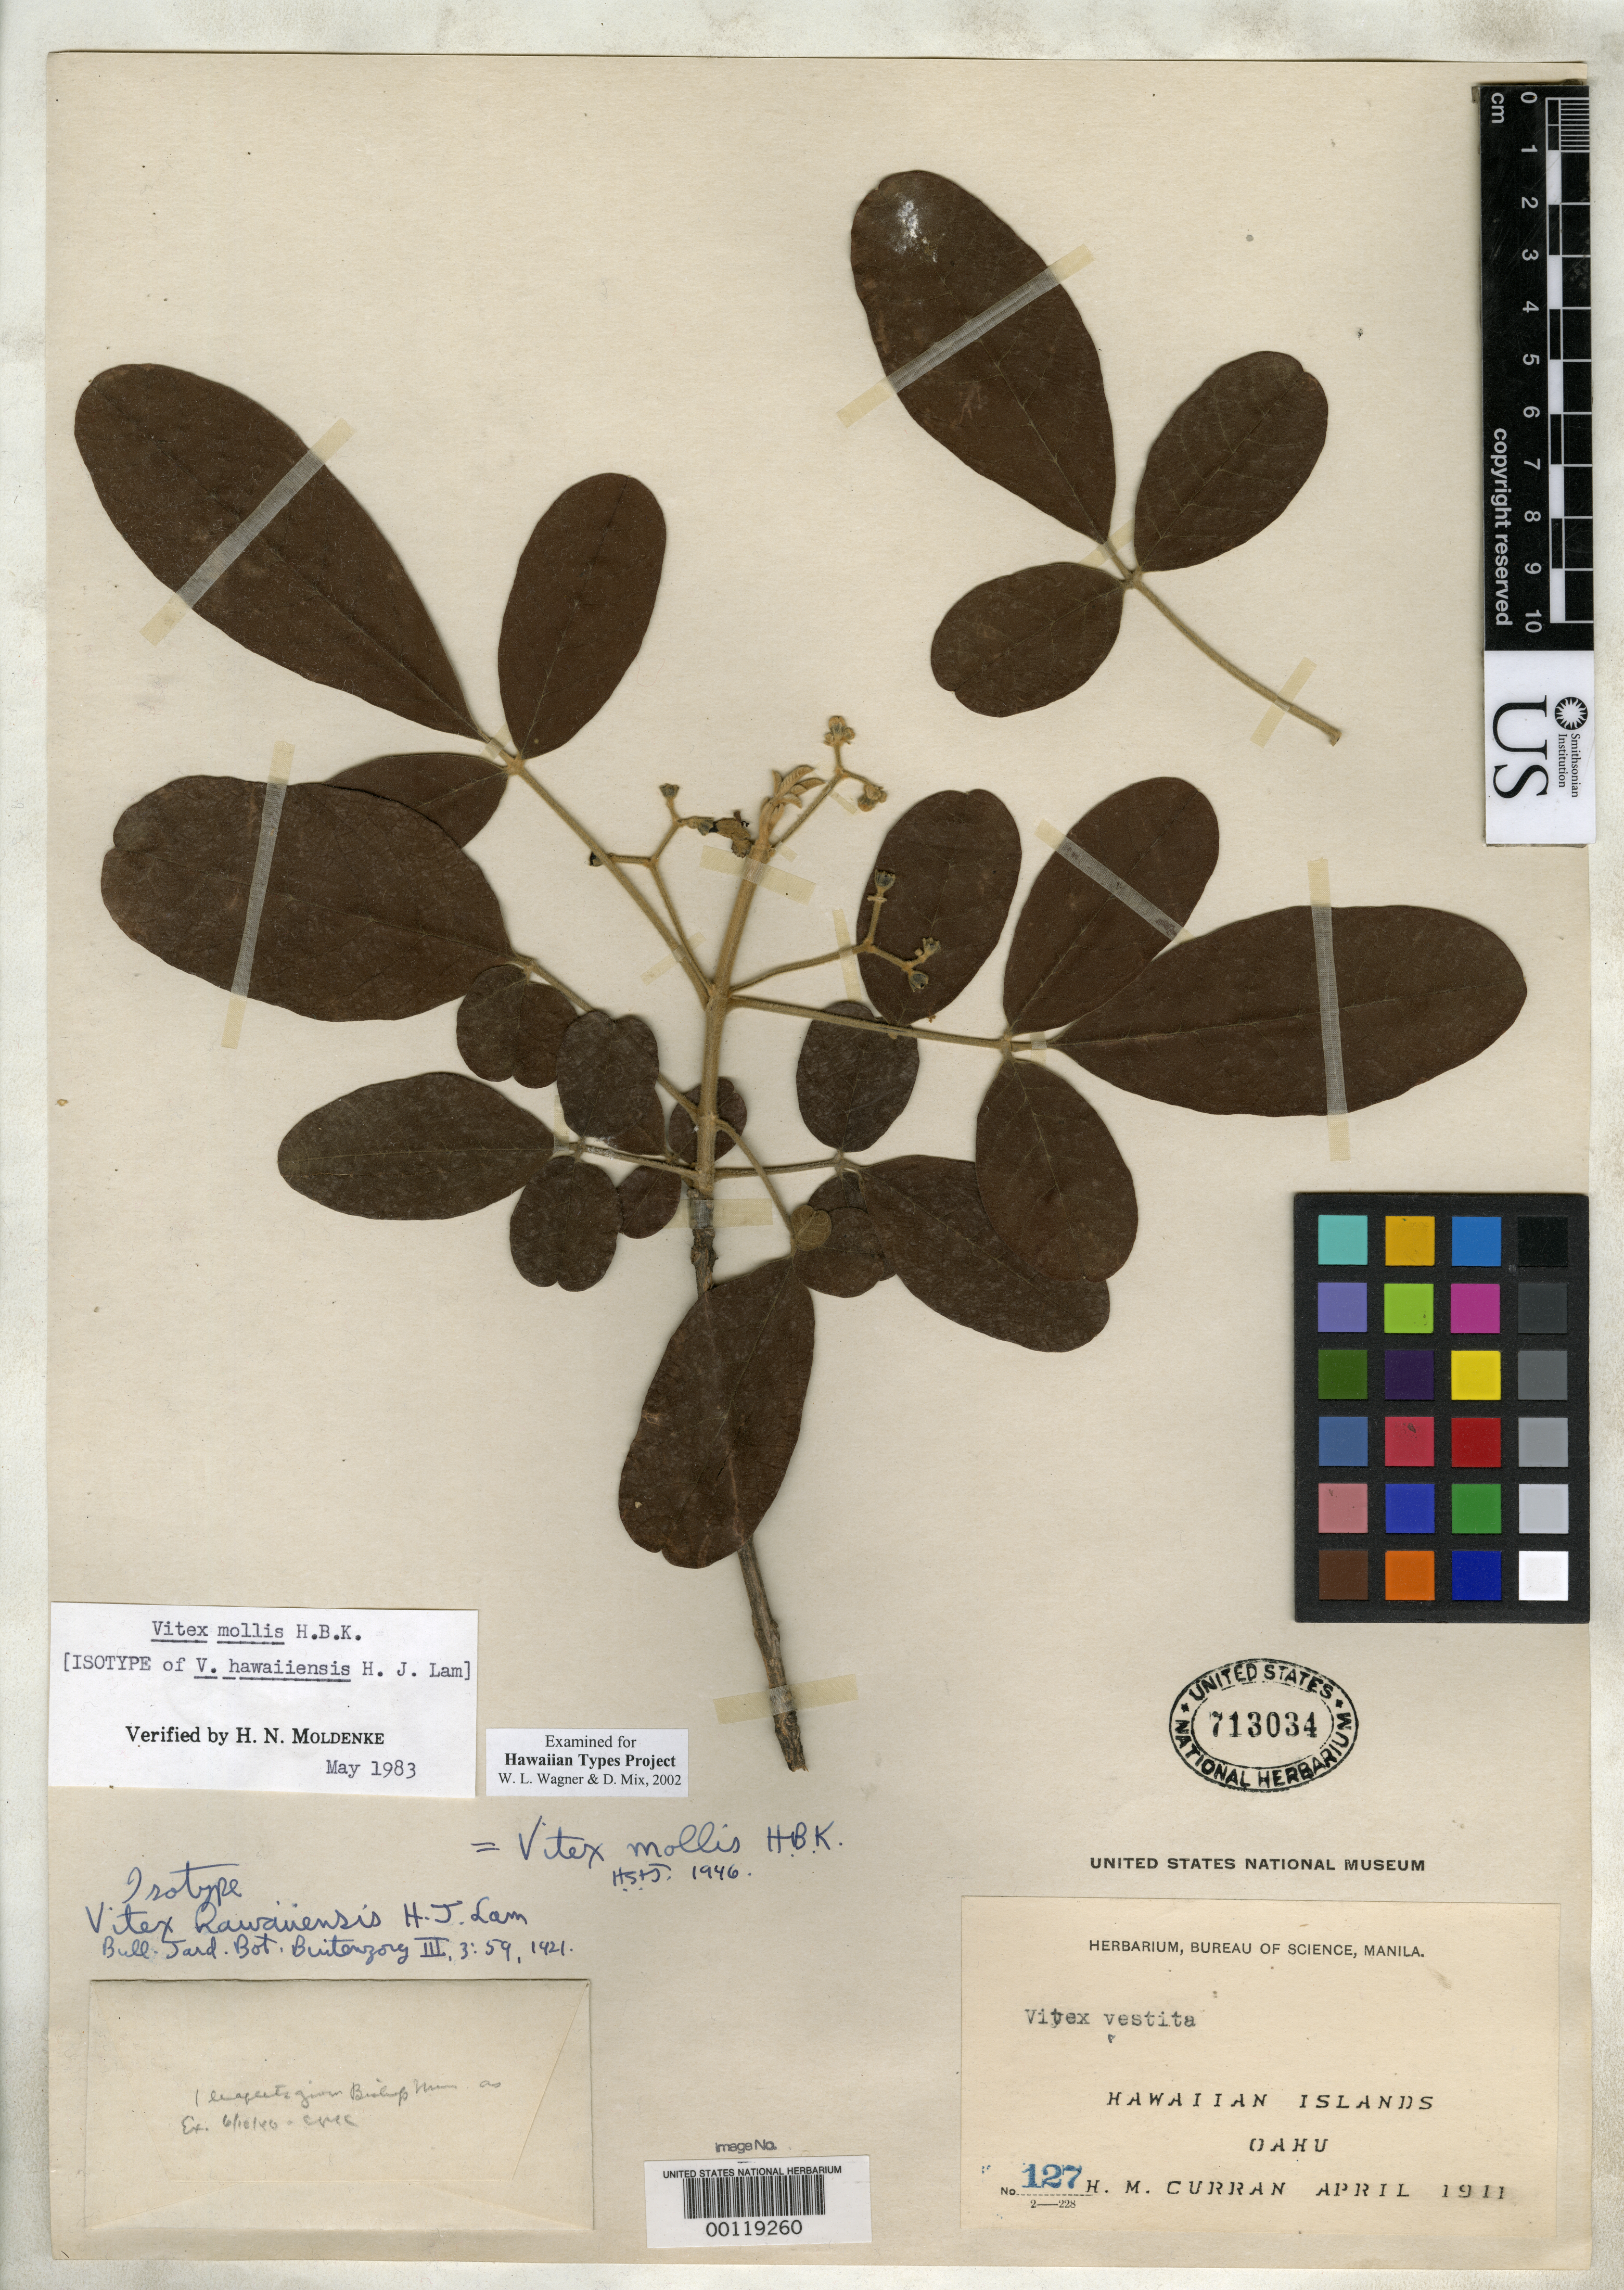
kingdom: Plantae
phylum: Tracheophyta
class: Magnoliopsida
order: Lamiales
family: Lamiaceae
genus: Vitex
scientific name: Vitex hawaiiensis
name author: H.J. Lam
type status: Isotype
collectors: H. M. Curran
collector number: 127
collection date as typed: Apr 1911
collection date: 1911-04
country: United States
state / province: Hawaii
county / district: Honolulu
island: Oahu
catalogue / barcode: US 713034